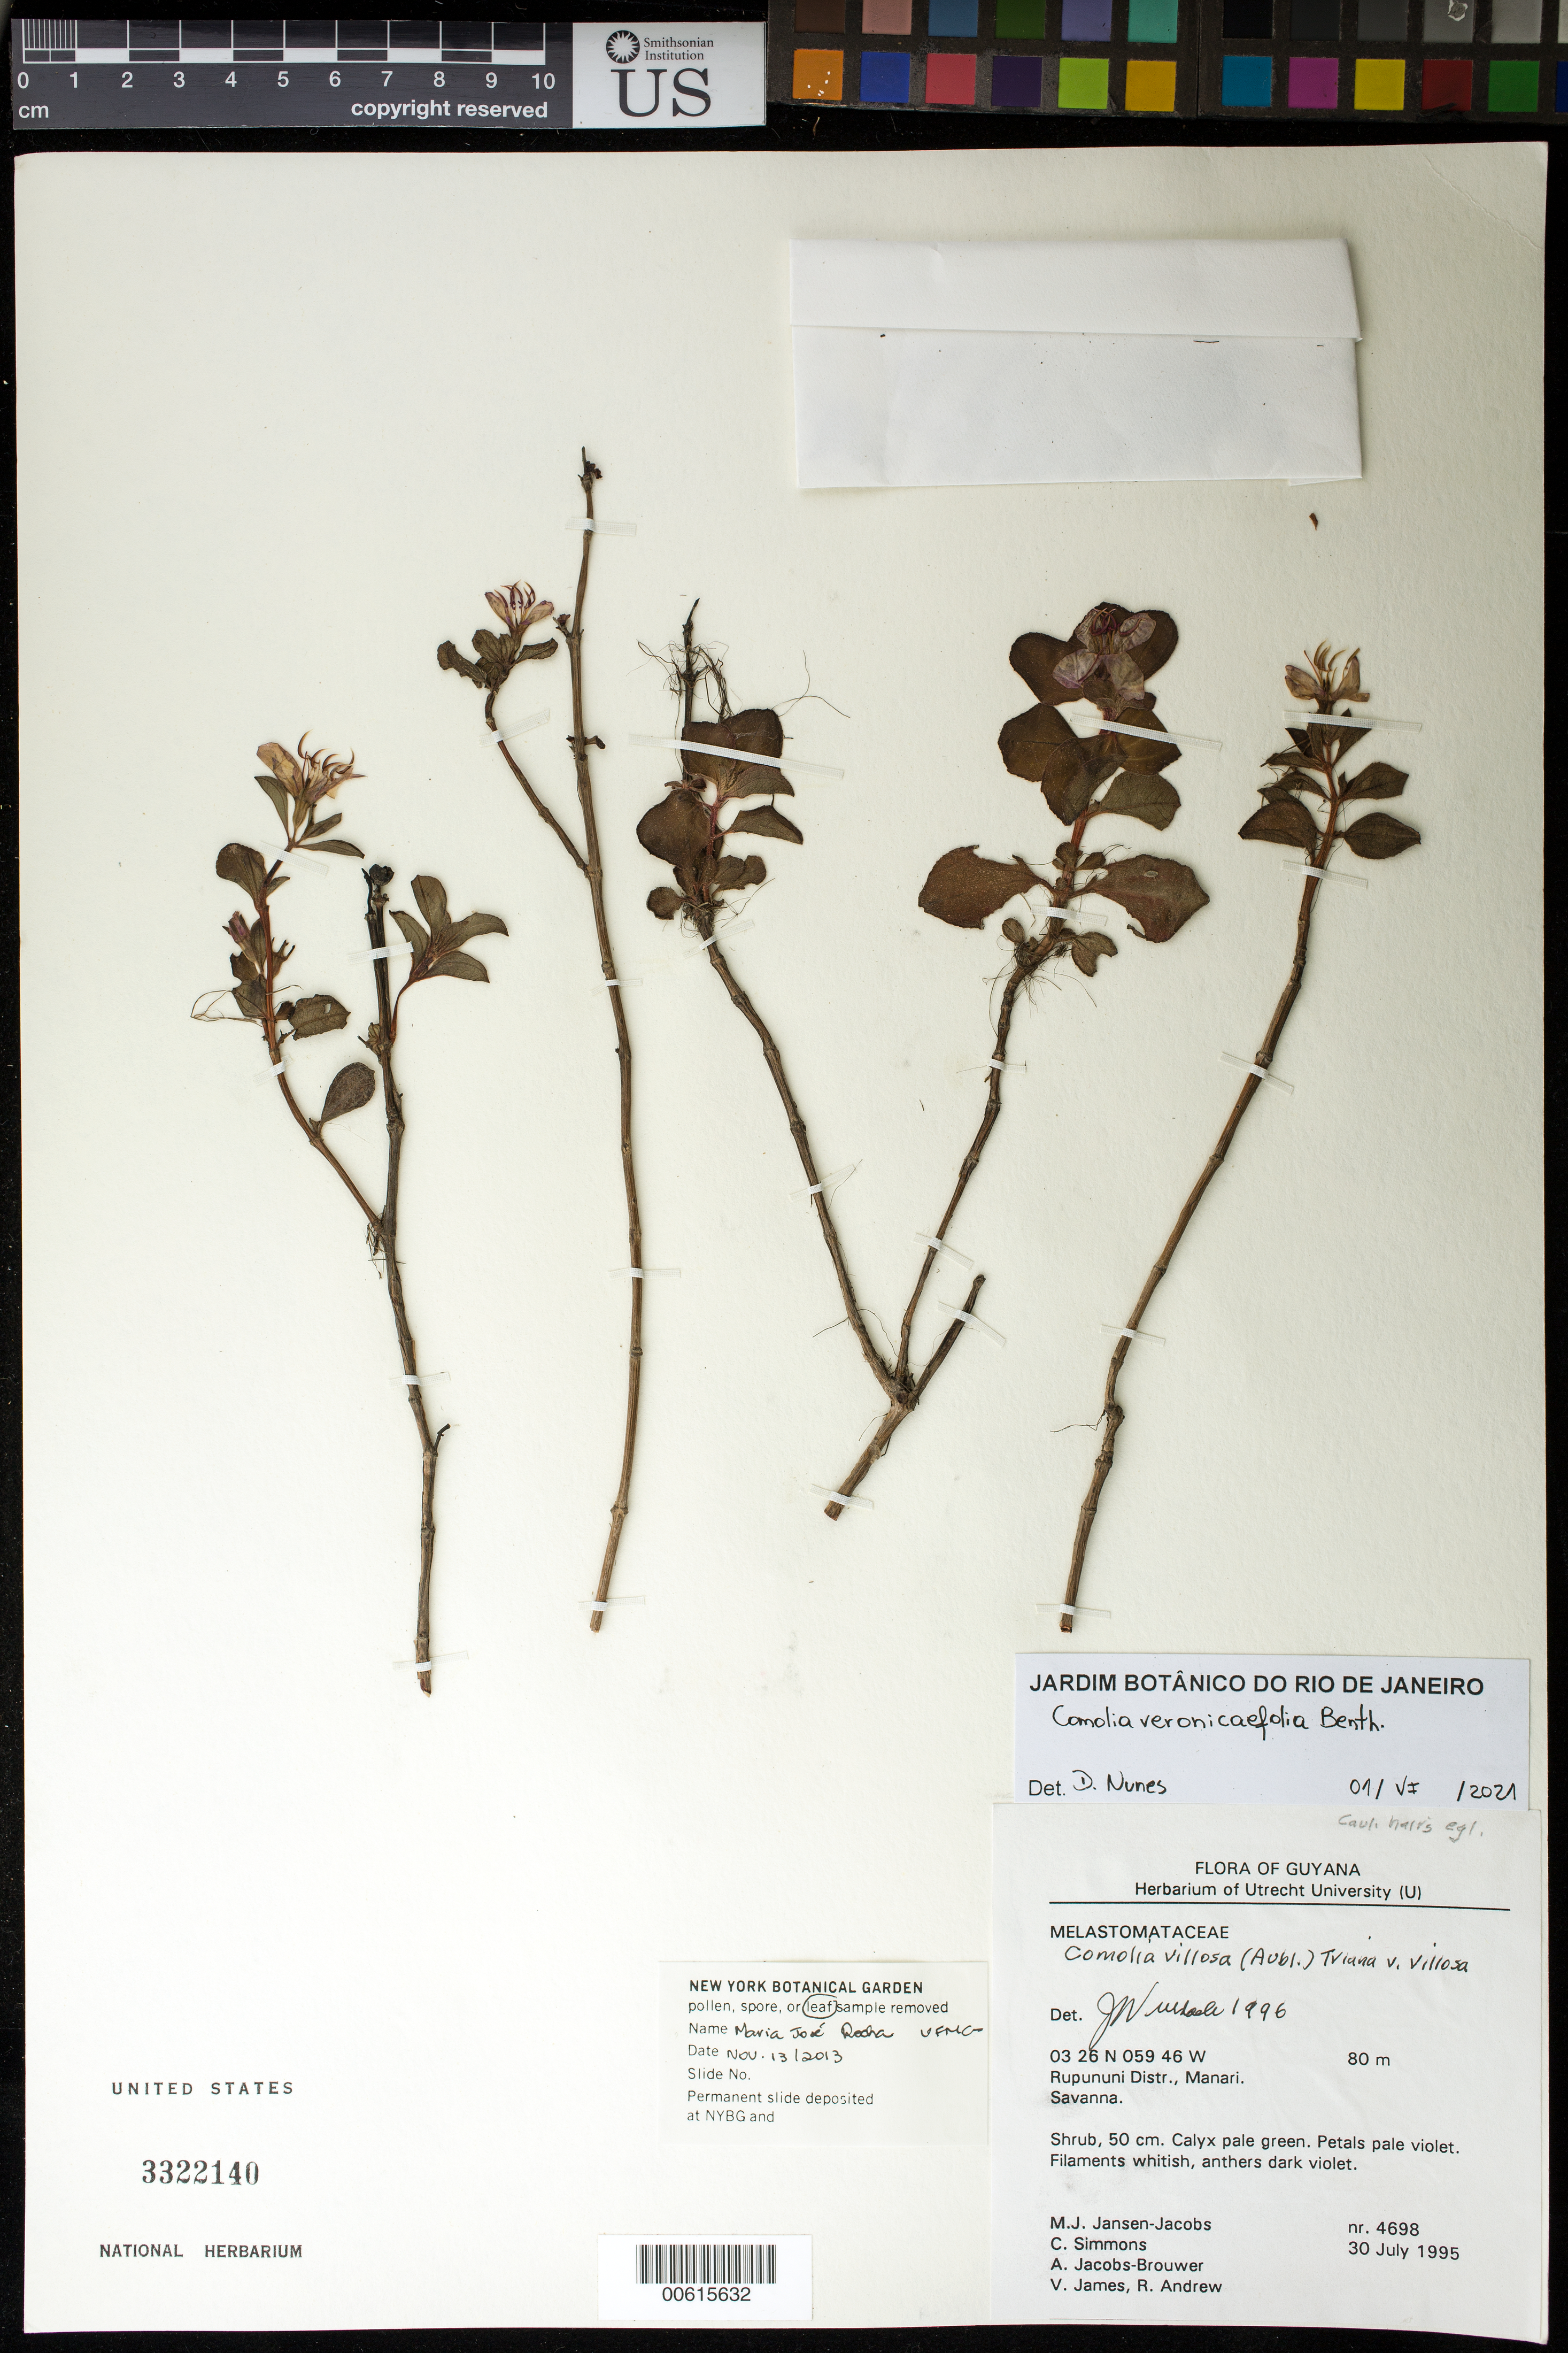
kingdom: Plantae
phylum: Tracheophyta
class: Magnoliopsida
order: Myrtales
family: Melastomataceae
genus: Comolia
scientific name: Comolia veronicifolia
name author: Benth.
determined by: Nunes da Silva, Diego, (RB), Jardim Botanico do Rio de Janeiro - Herbario (BRAZIL)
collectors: M. J. Jansen-Jacobs, C. Simons, A. Jacobs-Brouwer, V. James & R. Andrew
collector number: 4698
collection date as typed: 30-Jul-95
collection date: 1995-07-30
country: Guyana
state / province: U. Takutu-U. Essequibo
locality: Manari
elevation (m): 80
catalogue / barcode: US 3322140